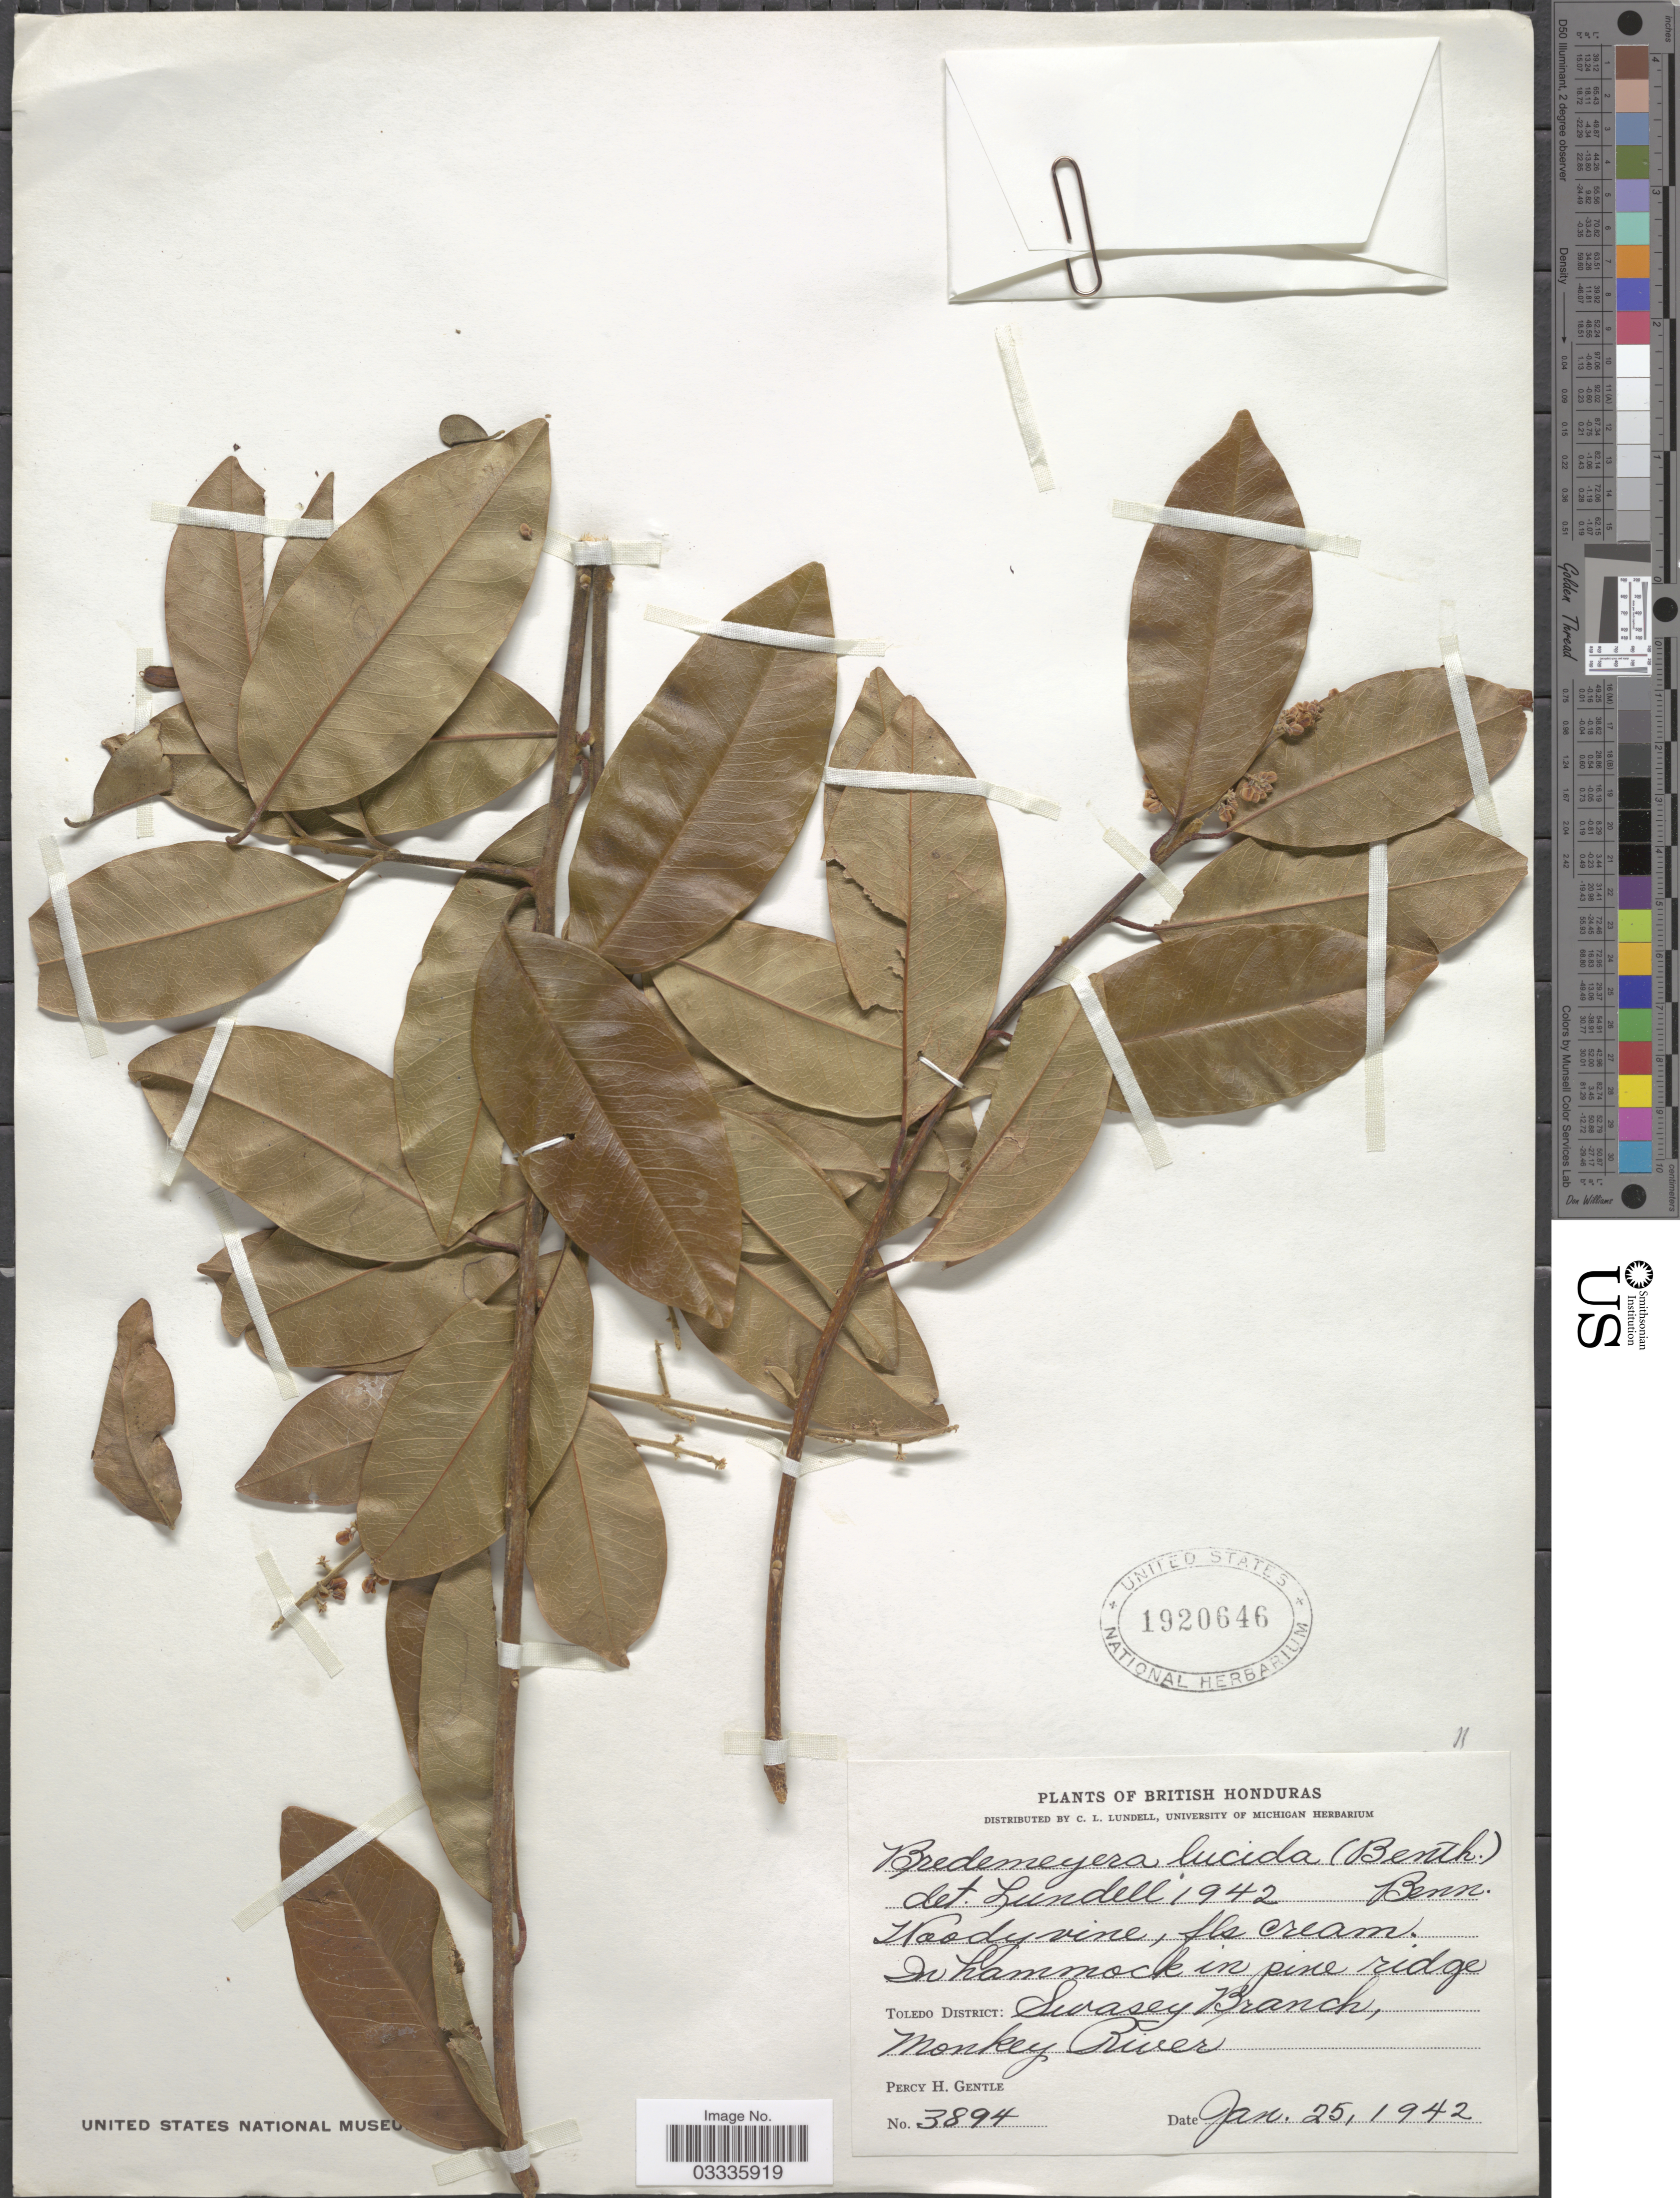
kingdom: Plantae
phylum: Tracheophyta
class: Magnoliopsida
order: Fabales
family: Polygalaceae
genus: Bredemeyera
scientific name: Bredemeyera lucida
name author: (Benth.) Klotzsch ex Hassk.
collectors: P. H. Gentle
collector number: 3894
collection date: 1942-01-25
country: Belize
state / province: Toledo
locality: British Honduras. Toledo District: Swasey Branch, Monkey River.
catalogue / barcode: US 1920646